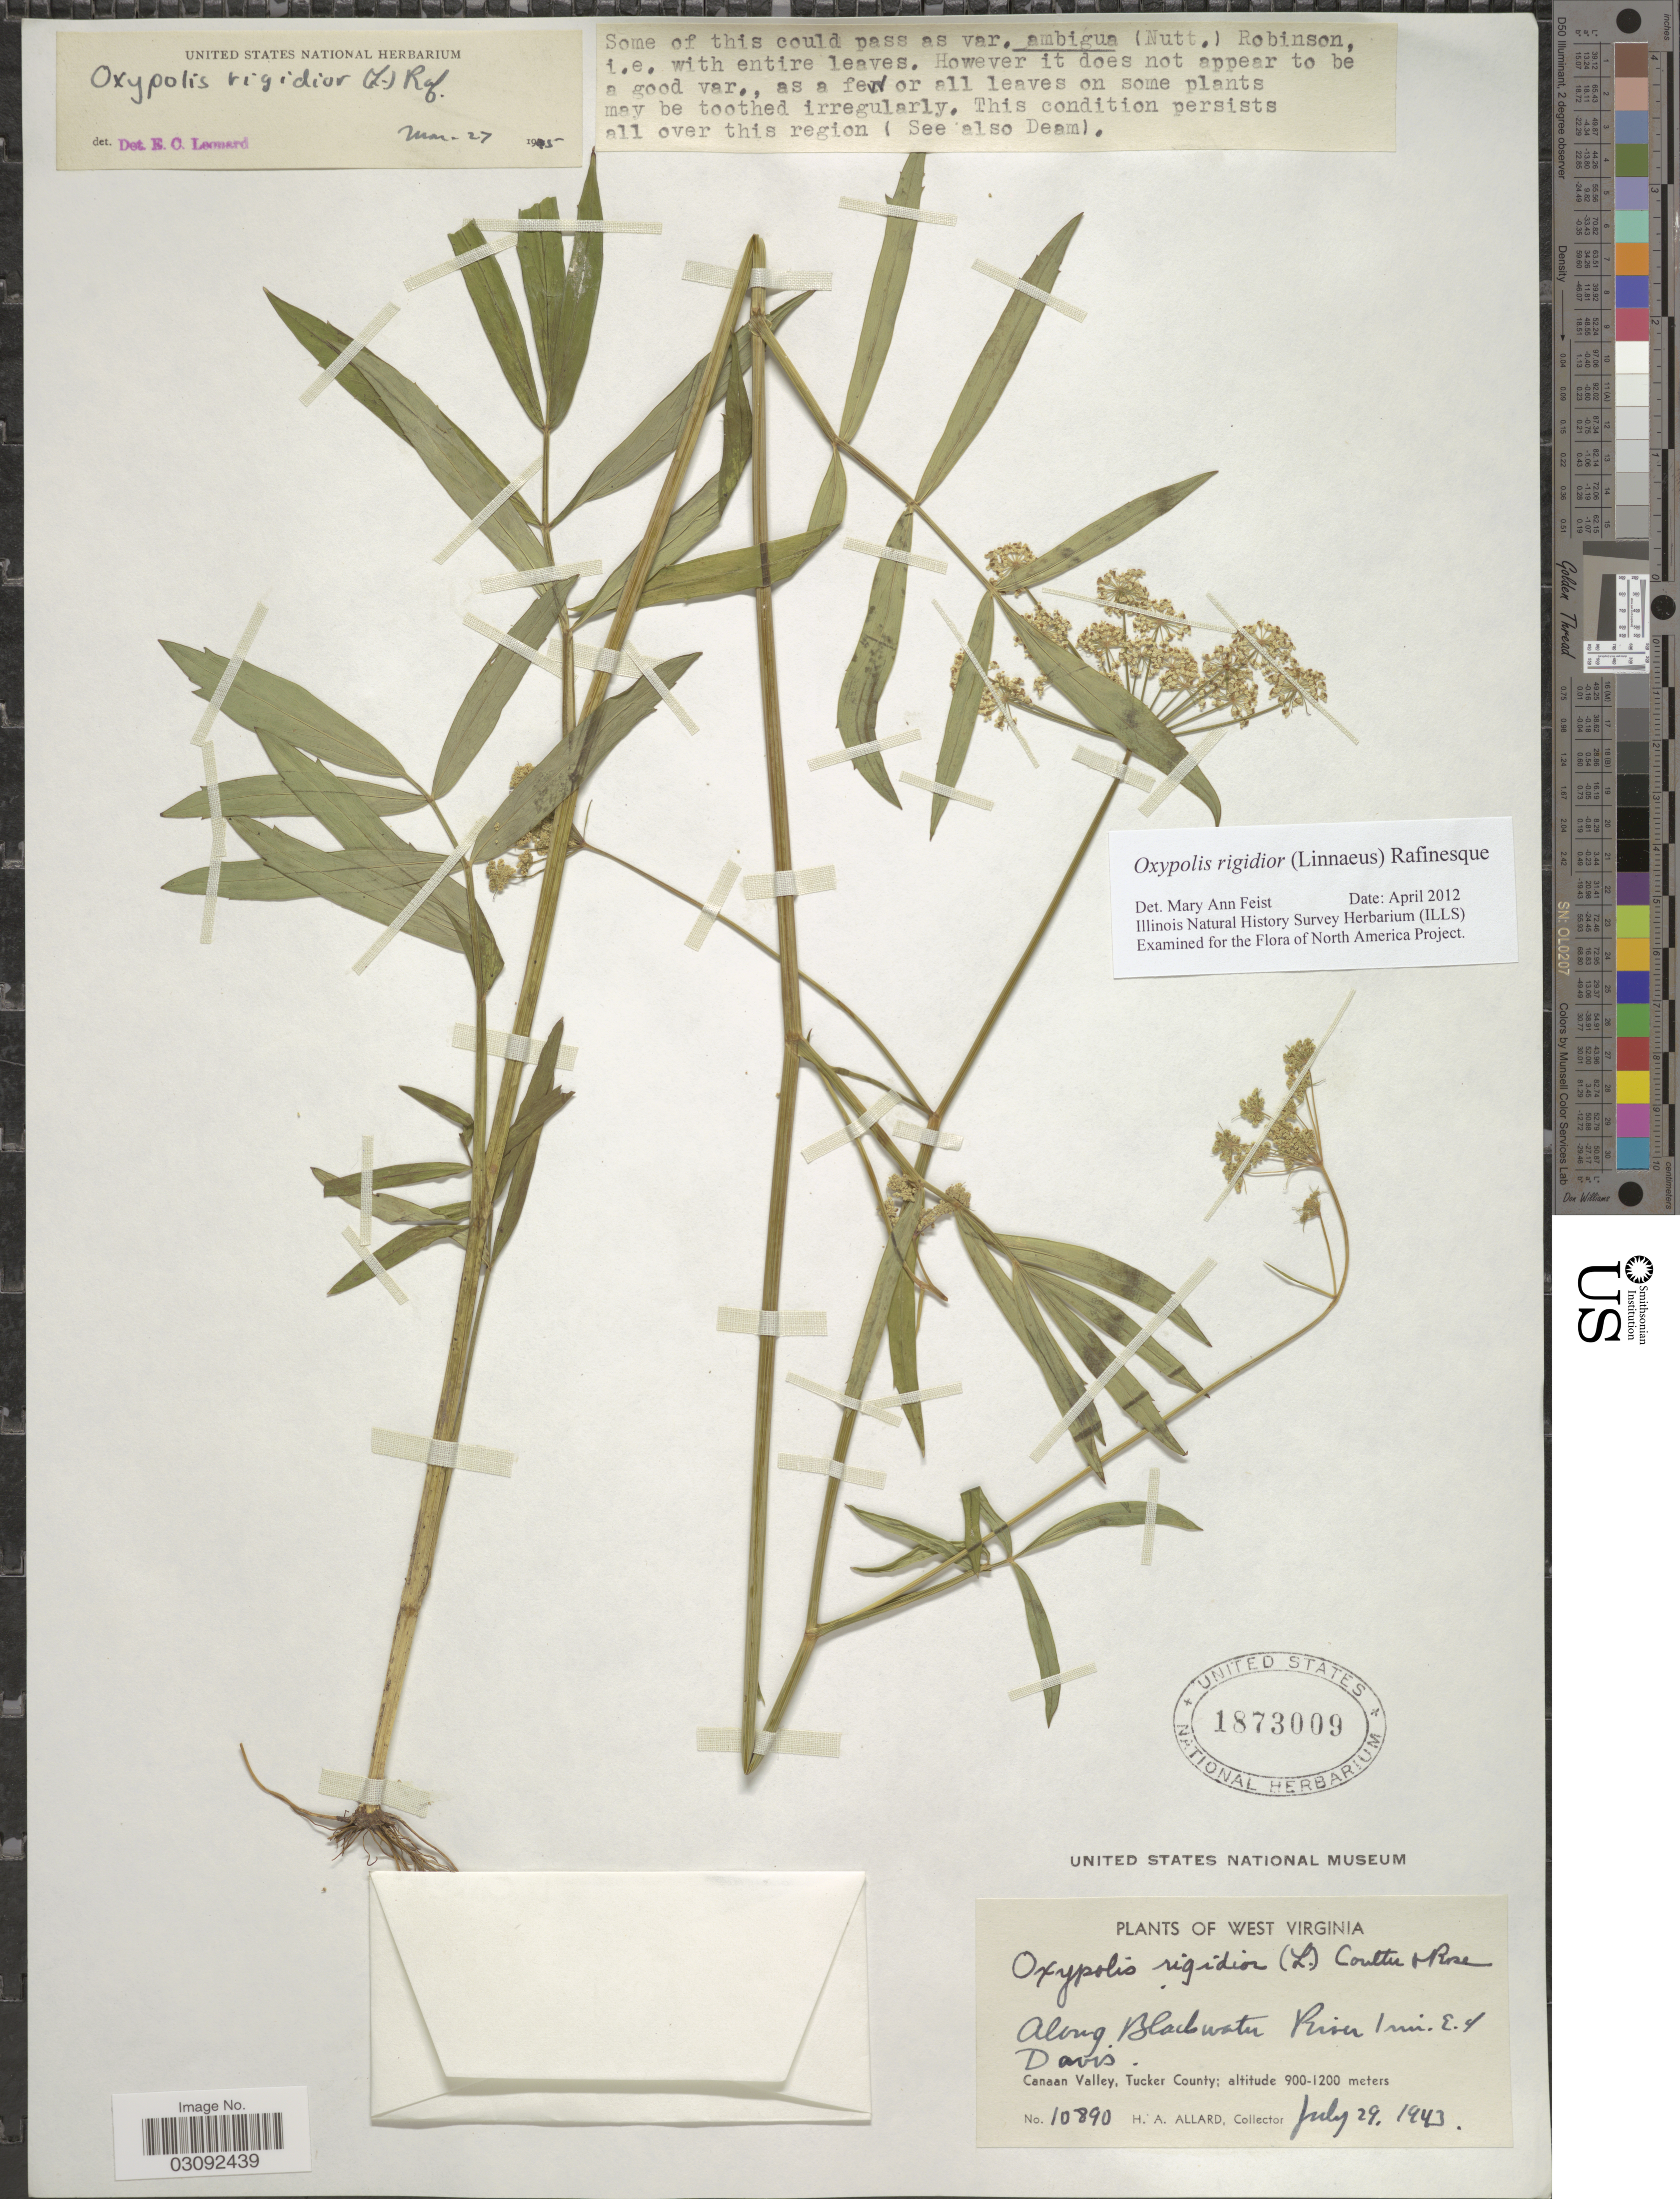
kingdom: Plantae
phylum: Tracheophyta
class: Magnoliopsida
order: Apiales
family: Apiaceae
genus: Oxypolis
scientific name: Oxypolis rigidior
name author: (L.) Raf.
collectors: H. A. Allard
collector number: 10890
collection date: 1943-07-29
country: United States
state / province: West Virginia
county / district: Tucker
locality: Along Blackwater River 1 mi. E. of Davis. Canaan Valley, Tucker County.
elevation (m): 900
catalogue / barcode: US 1873009